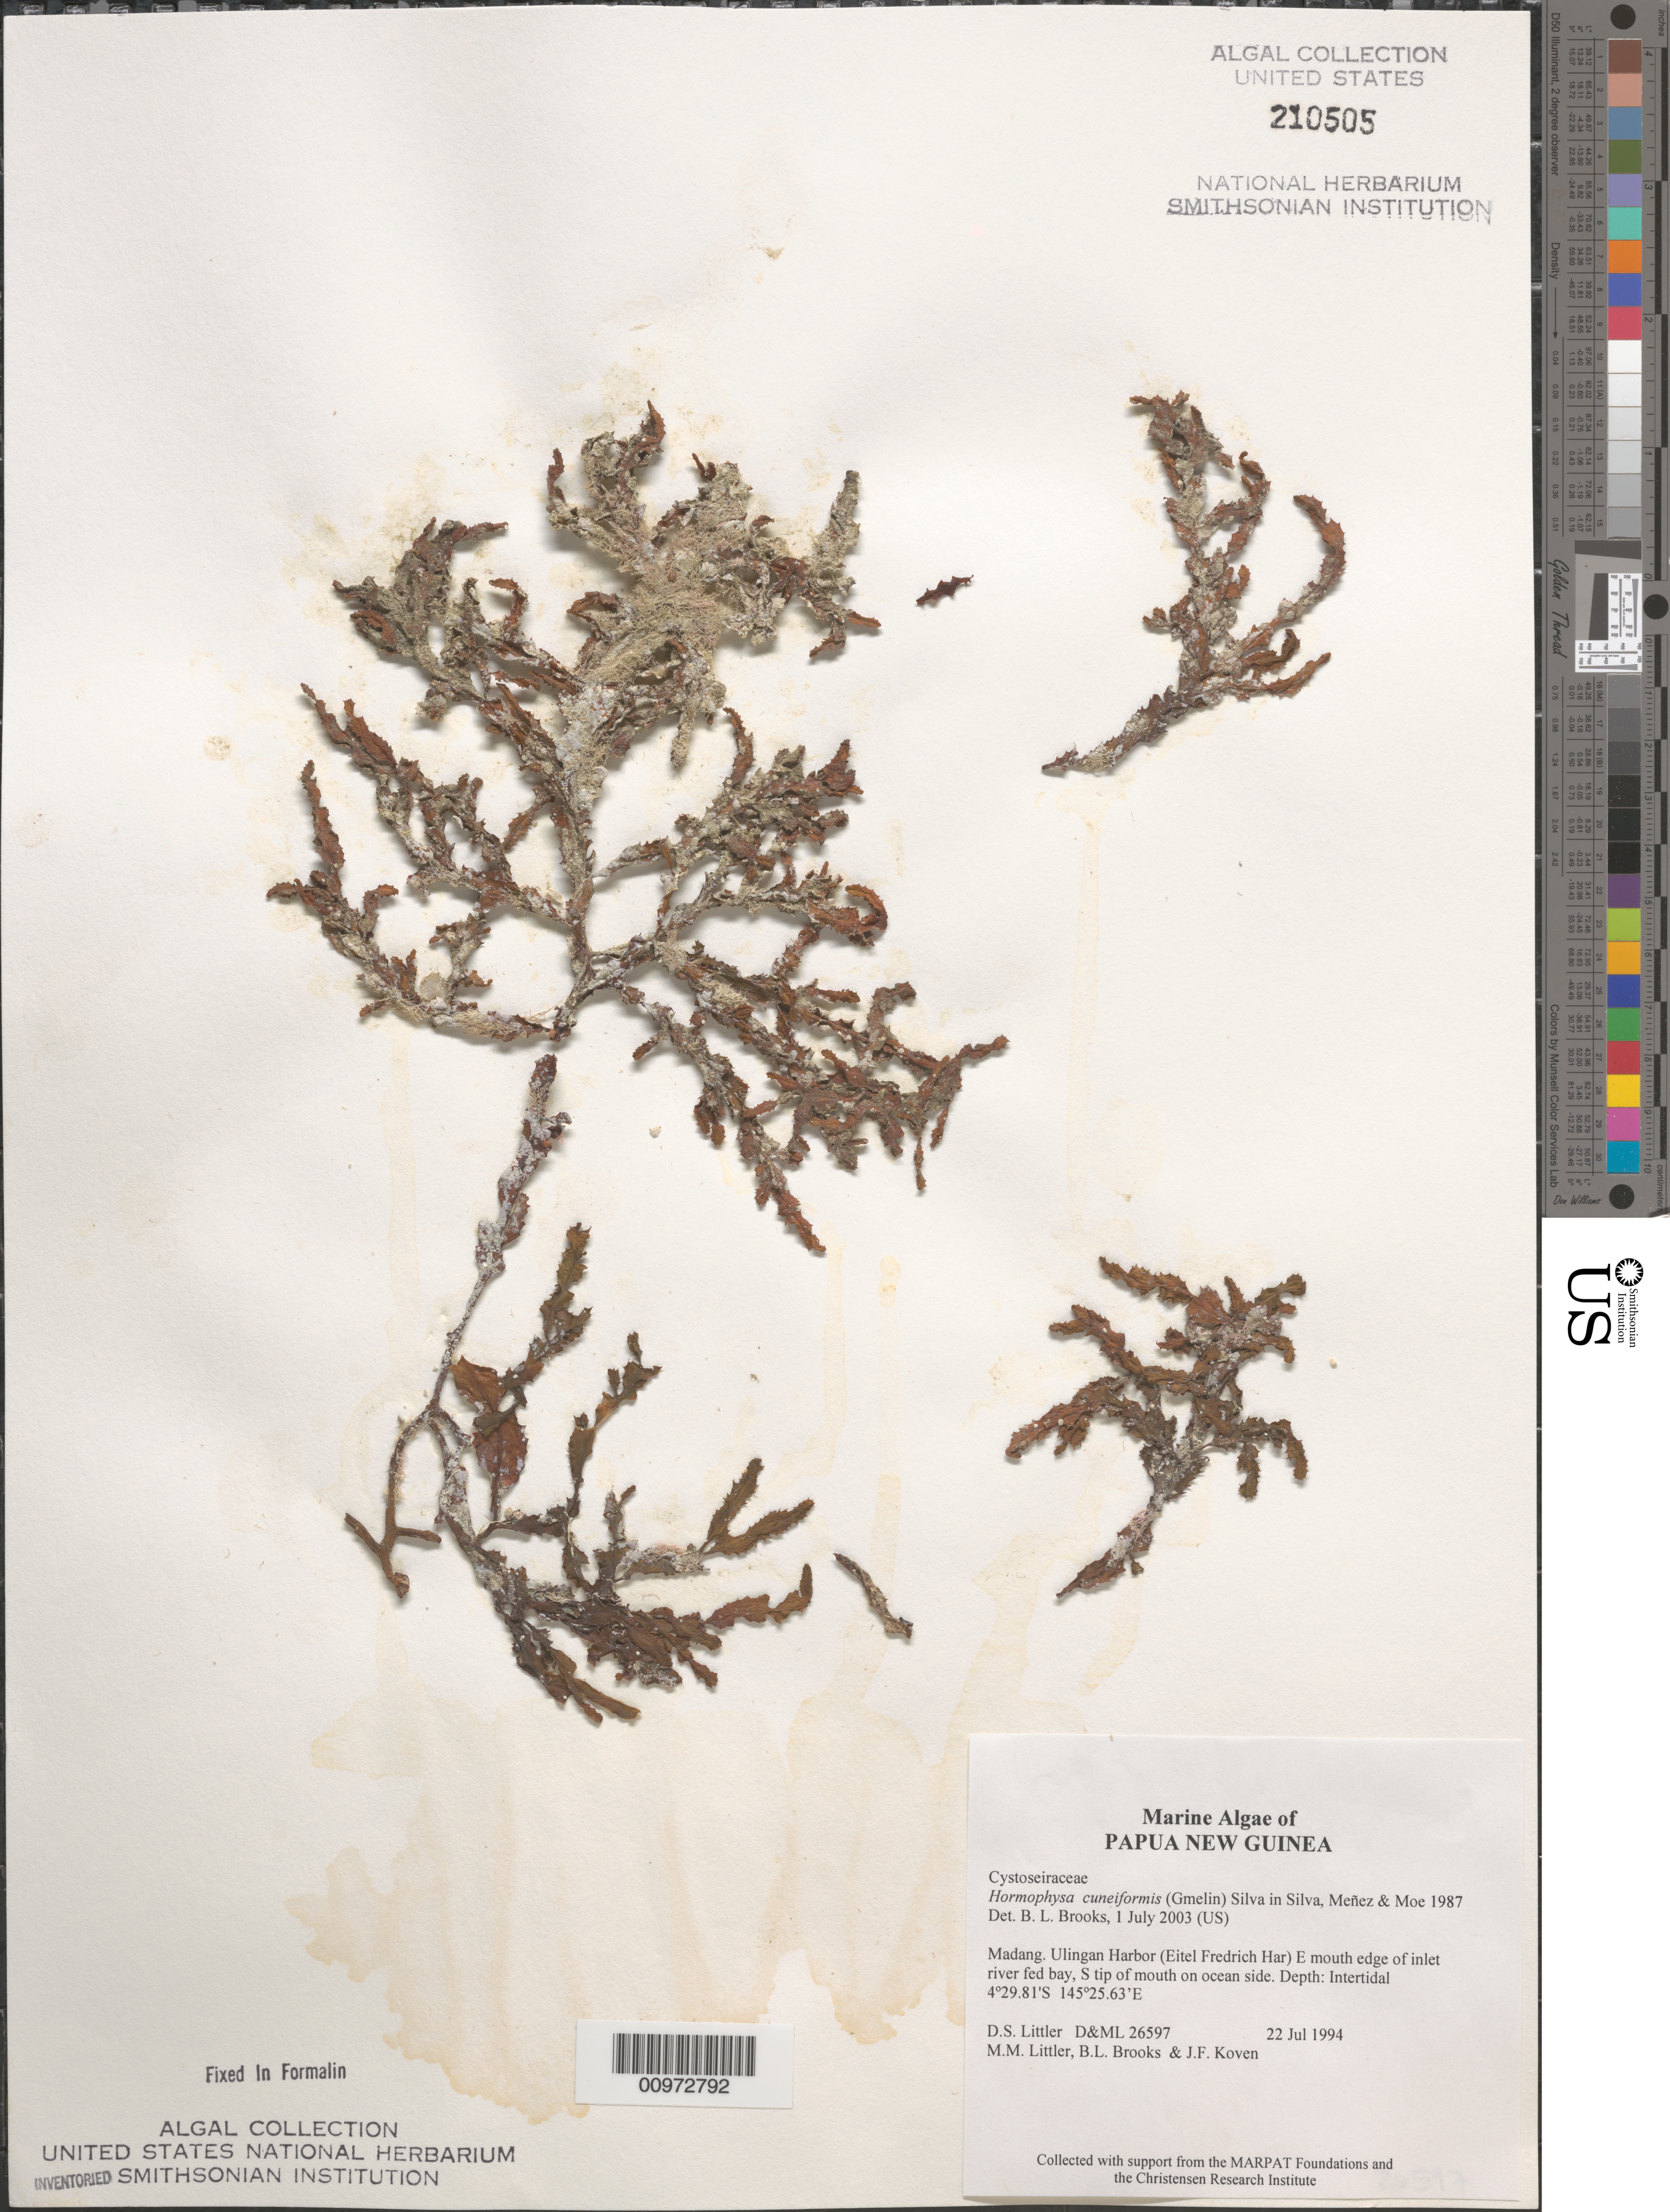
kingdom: Chromista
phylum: Ochrophyta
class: Phaeophyceae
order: Fucales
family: Sargassaceae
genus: Hormophysa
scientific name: Hormophysa cuneiformis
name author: (J.F. Gmel.) P.C. Silva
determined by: Brooks, B. L., (BOT), Smithsonian Institution - National Museum of Natural History (UNITED STATES)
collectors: D. S. Littler, M. M. Littler, B. Brooks & J. Koven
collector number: D&ML 26597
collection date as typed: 22 Jul 1994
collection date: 1994-07-22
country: Papua New Guinea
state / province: Madang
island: New Guinea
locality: Ulingan Harbor (Eitel Fredrich Har)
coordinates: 4 29.81'S, 145 25.63'E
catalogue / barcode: US 210505